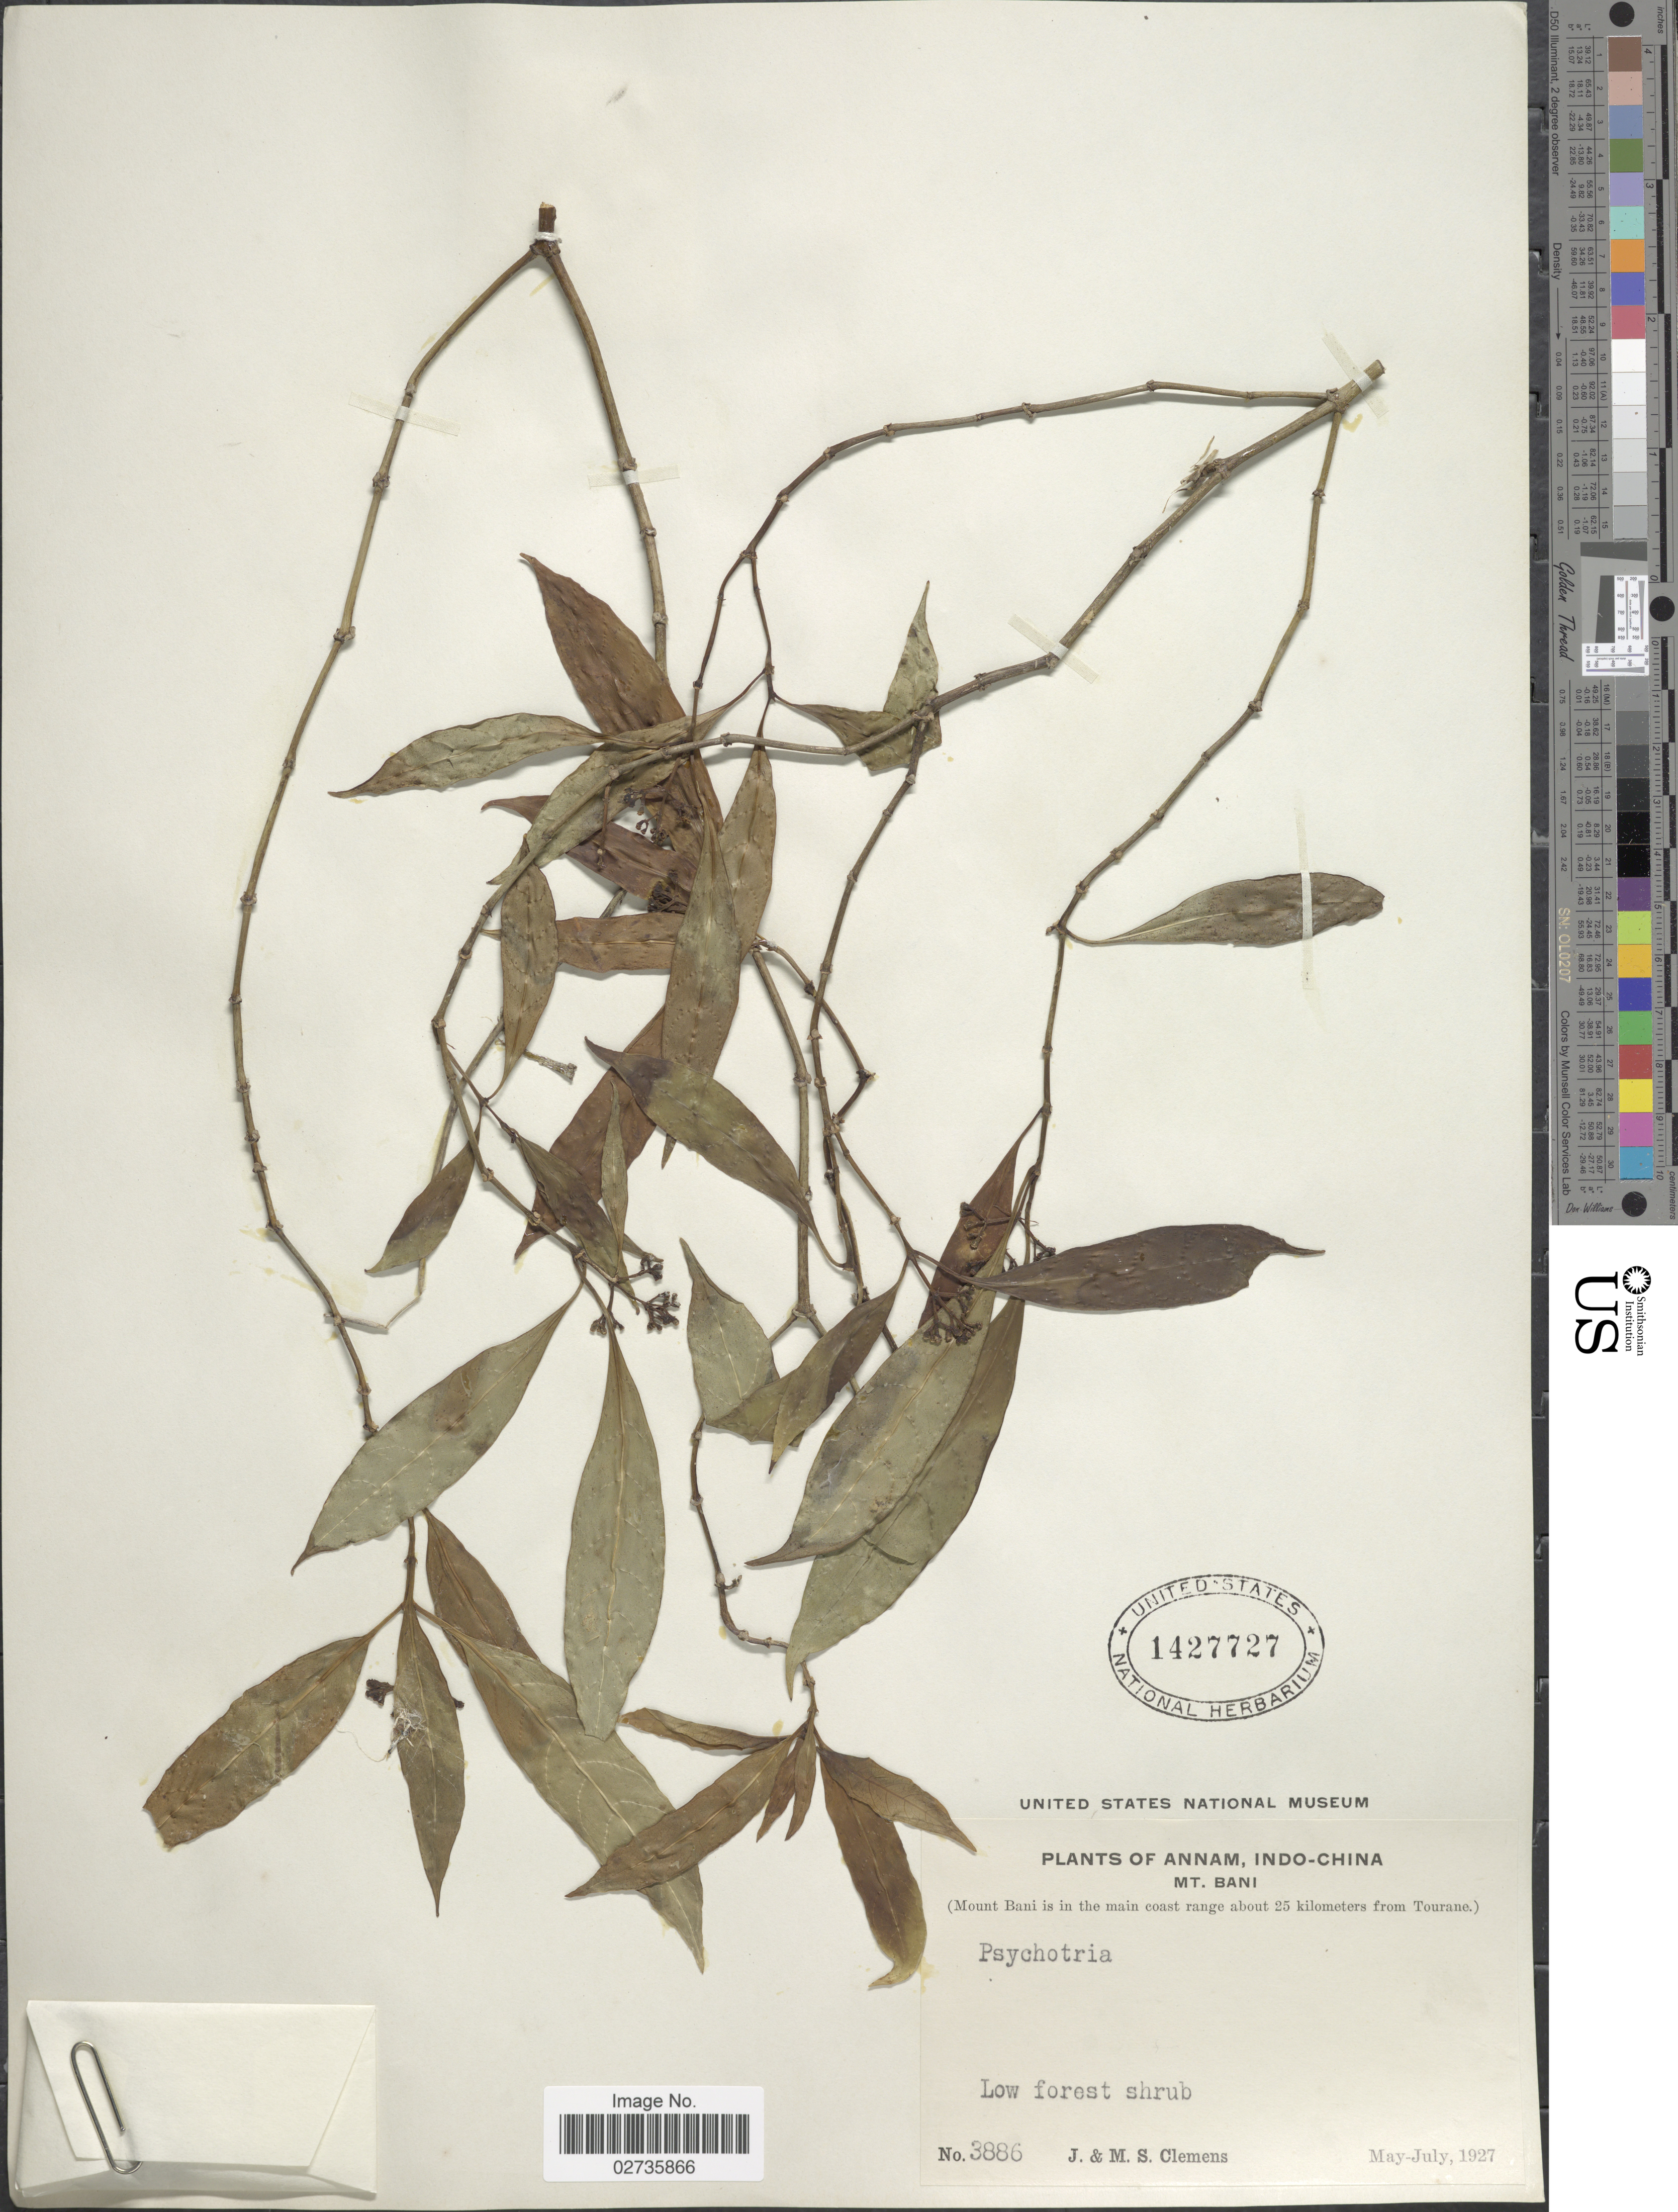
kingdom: Plantae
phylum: Tracheophyta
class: Magnoliopsida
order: Gentianales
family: Rubiaceae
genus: Psychotria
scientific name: Psychotria sp.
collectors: J. Clemens & M. S. Clemens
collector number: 3886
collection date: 1927-05/1927-07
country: Vietnam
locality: Annam, Indo-China, Mt Bani (Mount Bani is in the main coast range about 25 kilometers from Tourane), Low forest shrub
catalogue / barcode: US 1427727